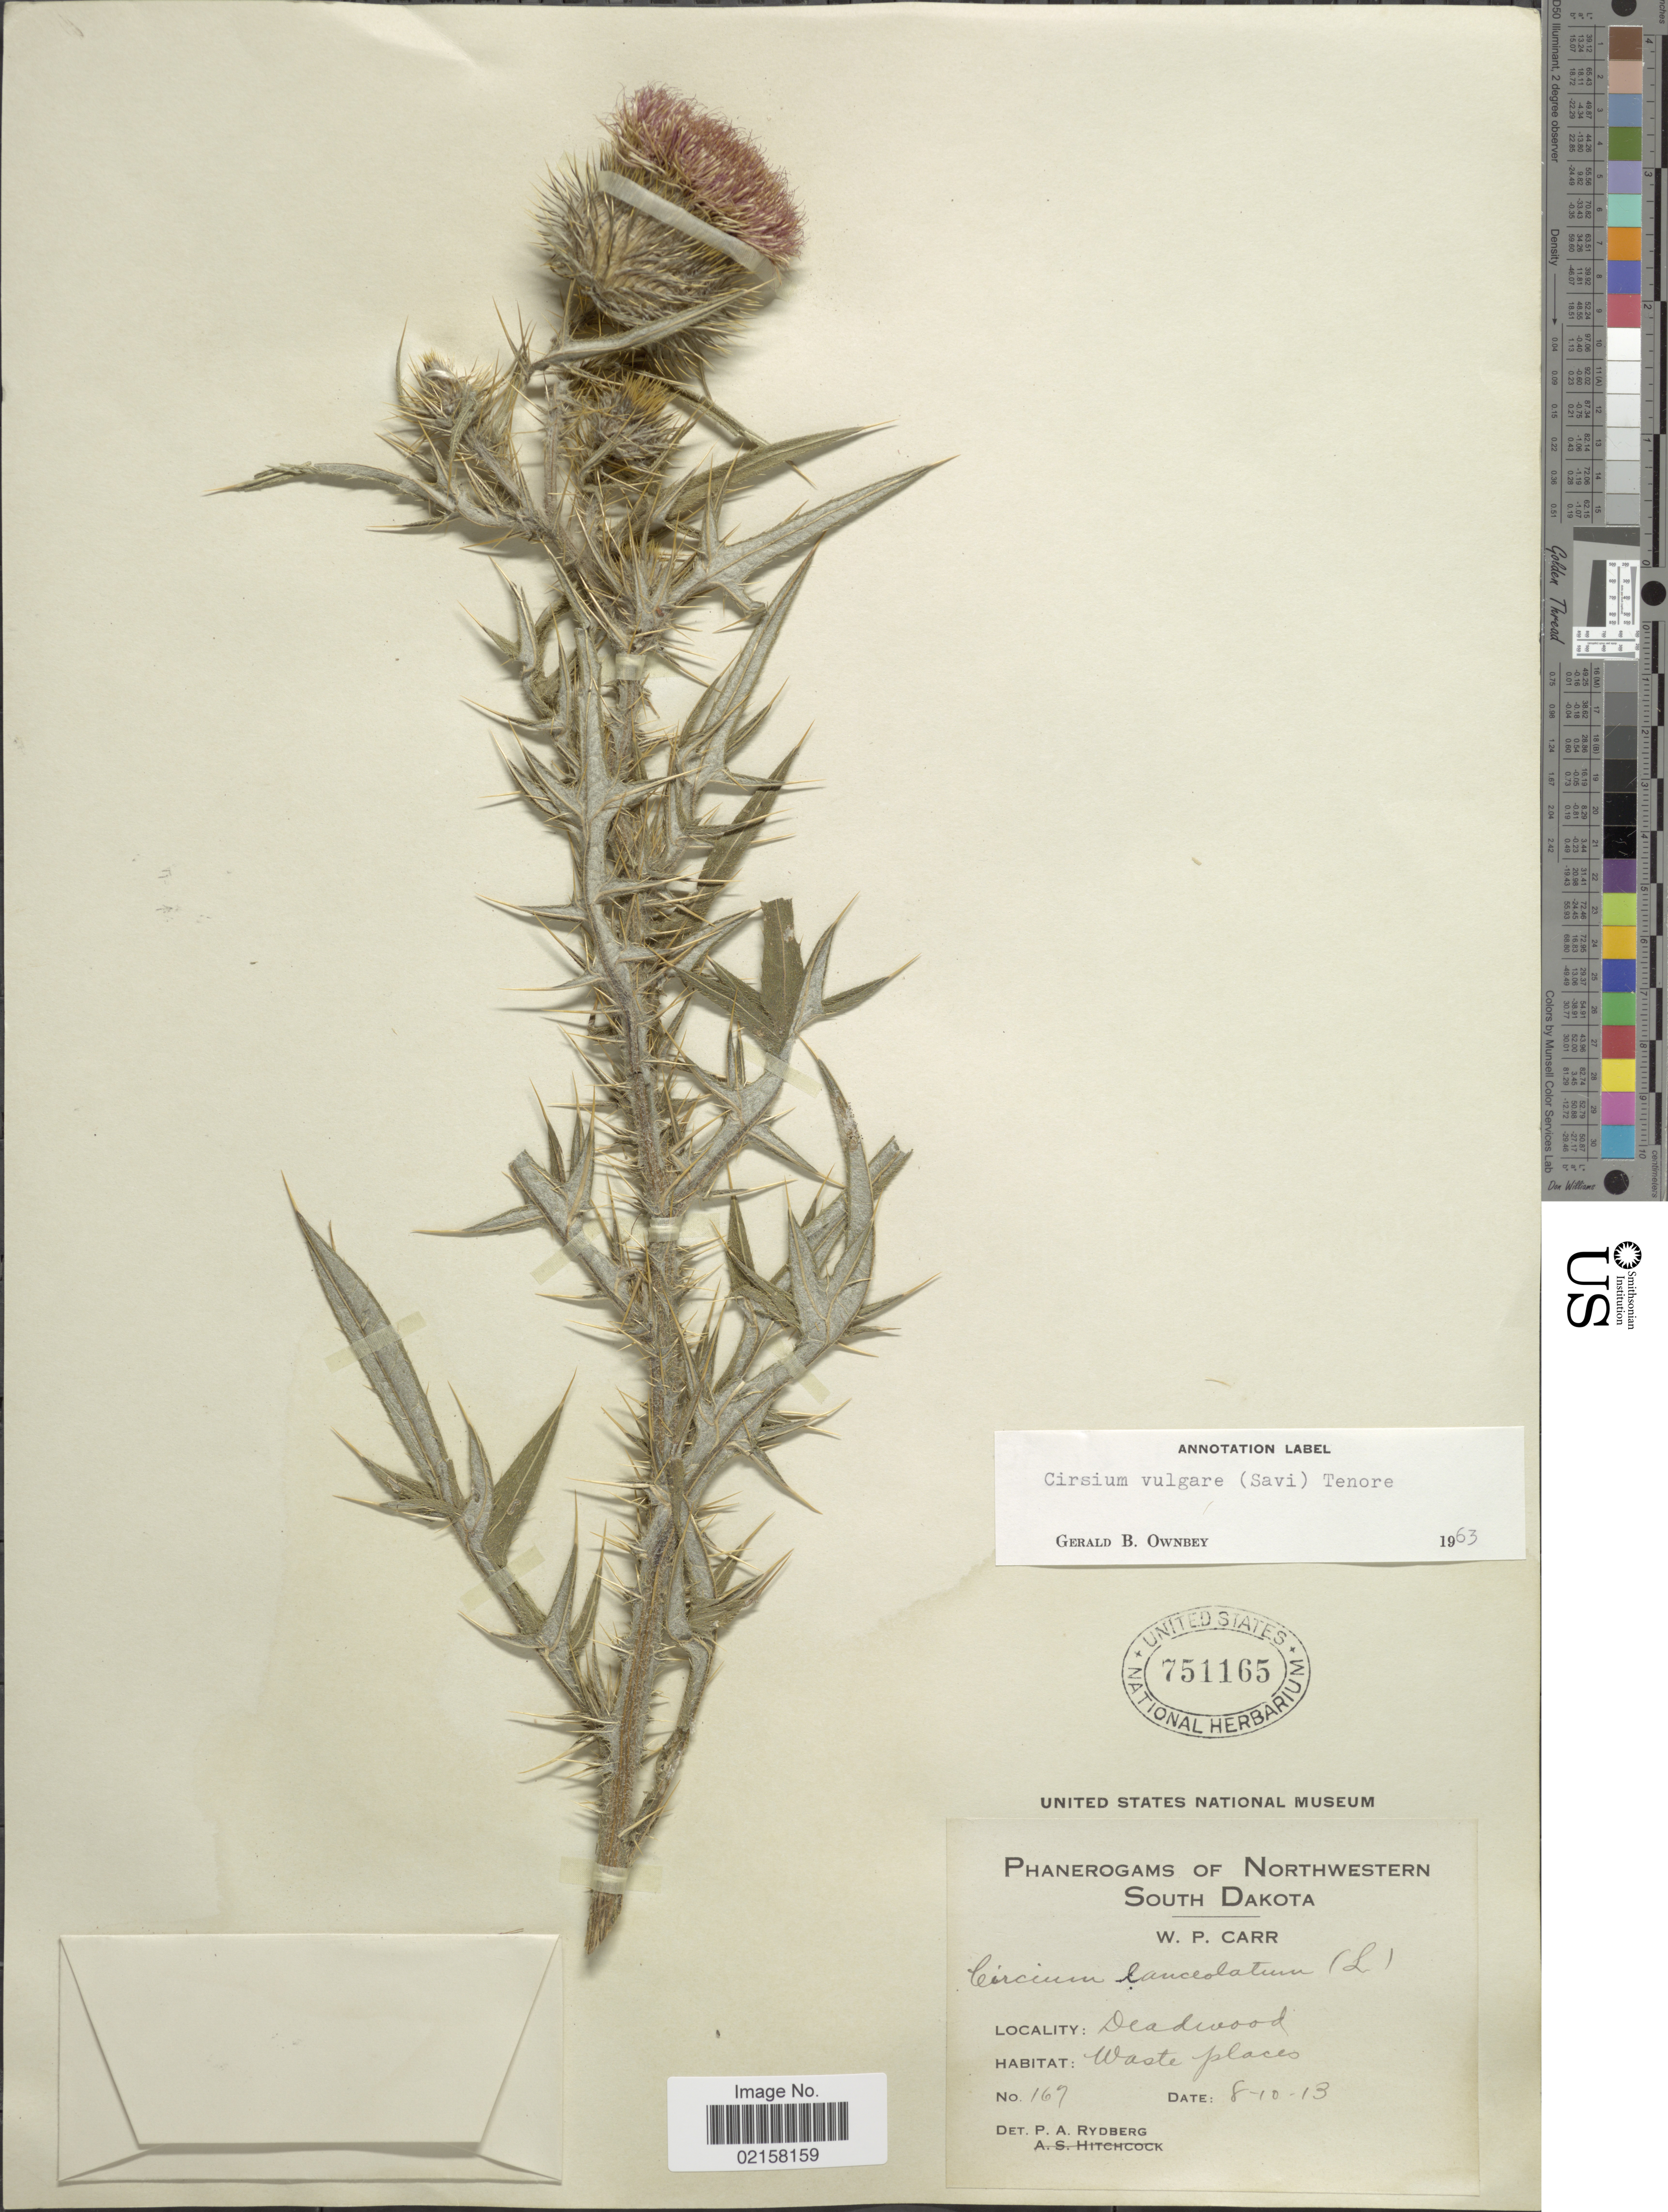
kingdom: Plantae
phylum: Tracheophyta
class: Magnoliopsida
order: Asterales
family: Asteraceae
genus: Cirsium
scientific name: Cirsium vulgare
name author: (Savi) Ten.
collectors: W. Carr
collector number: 167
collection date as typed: Transcribed d/m/y: 10/8/13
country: United States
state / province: South Dakota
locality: Northwestern South Dakota, Deadwood.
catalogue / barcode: US 751165